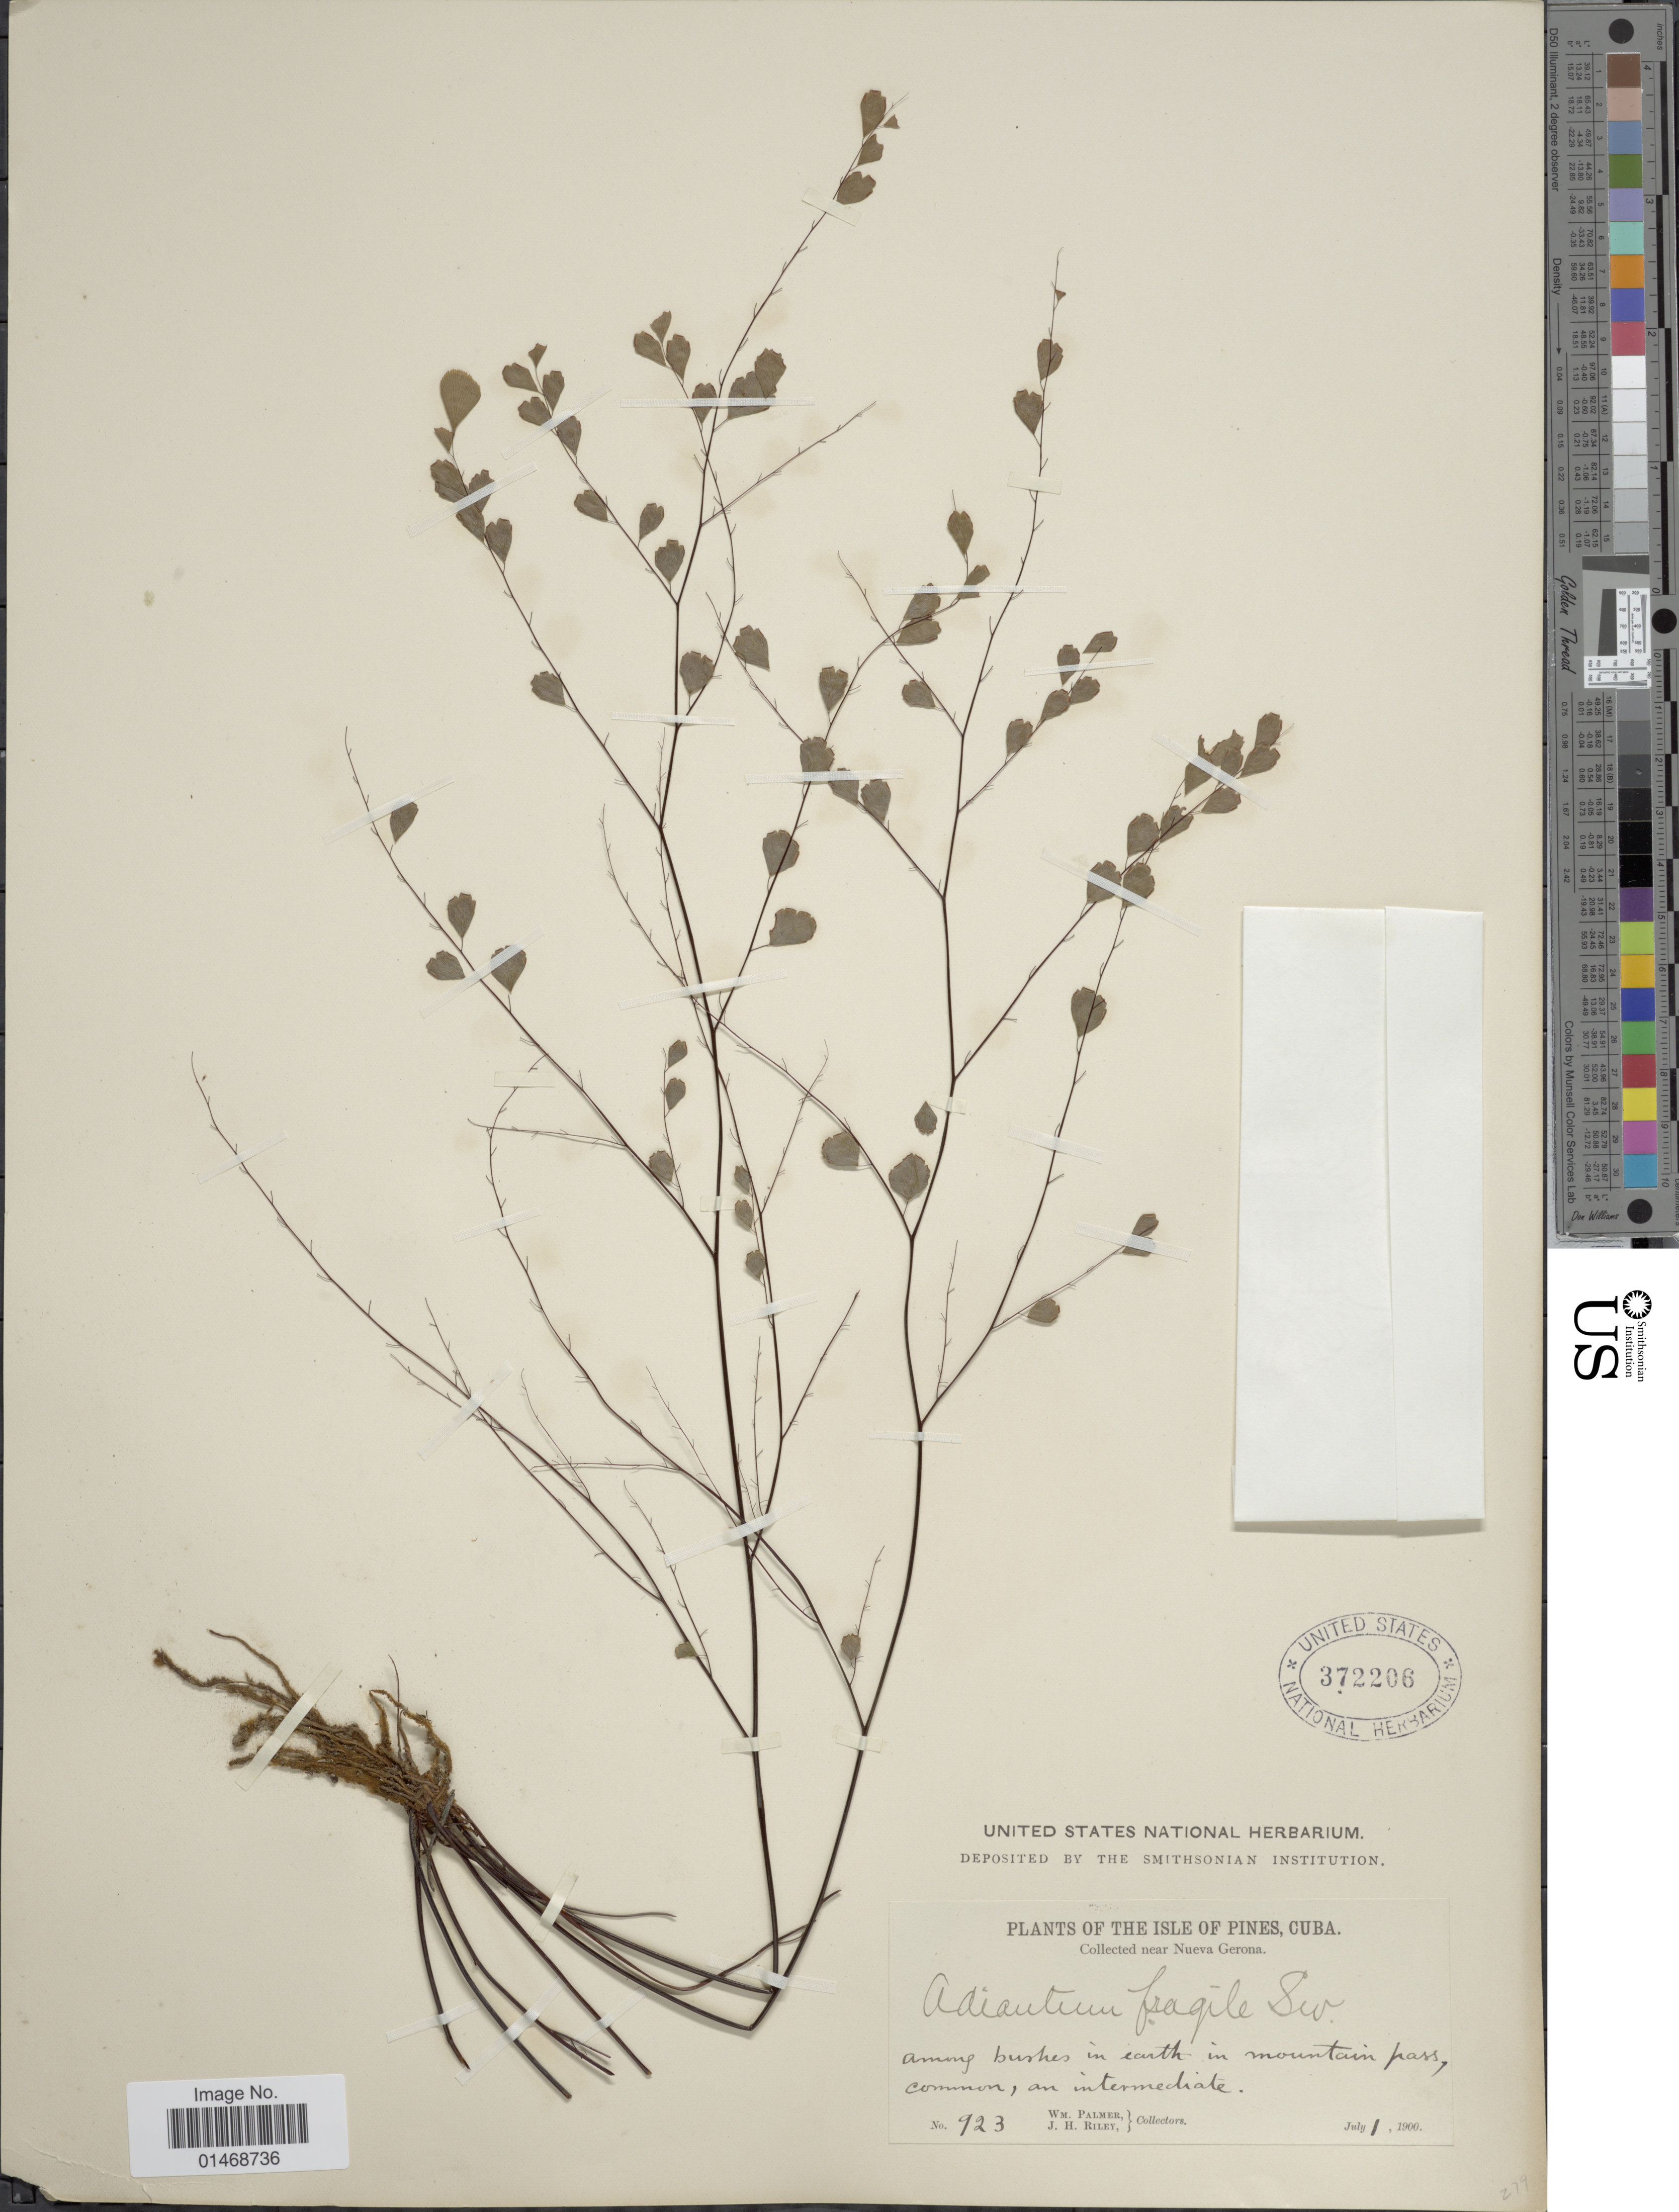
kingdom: Plantae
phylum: Tracheophyta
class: Polypodiopsida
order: Polypodiales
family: Pteridaceae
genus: Adiantum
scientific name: Adiantum fragile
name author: Sw.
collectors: W. Palmer & J. H. Riley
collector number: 923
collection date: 1900-07-01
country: Cuba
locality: The Isles of Pines, Near Gerona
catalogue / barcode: US 372206